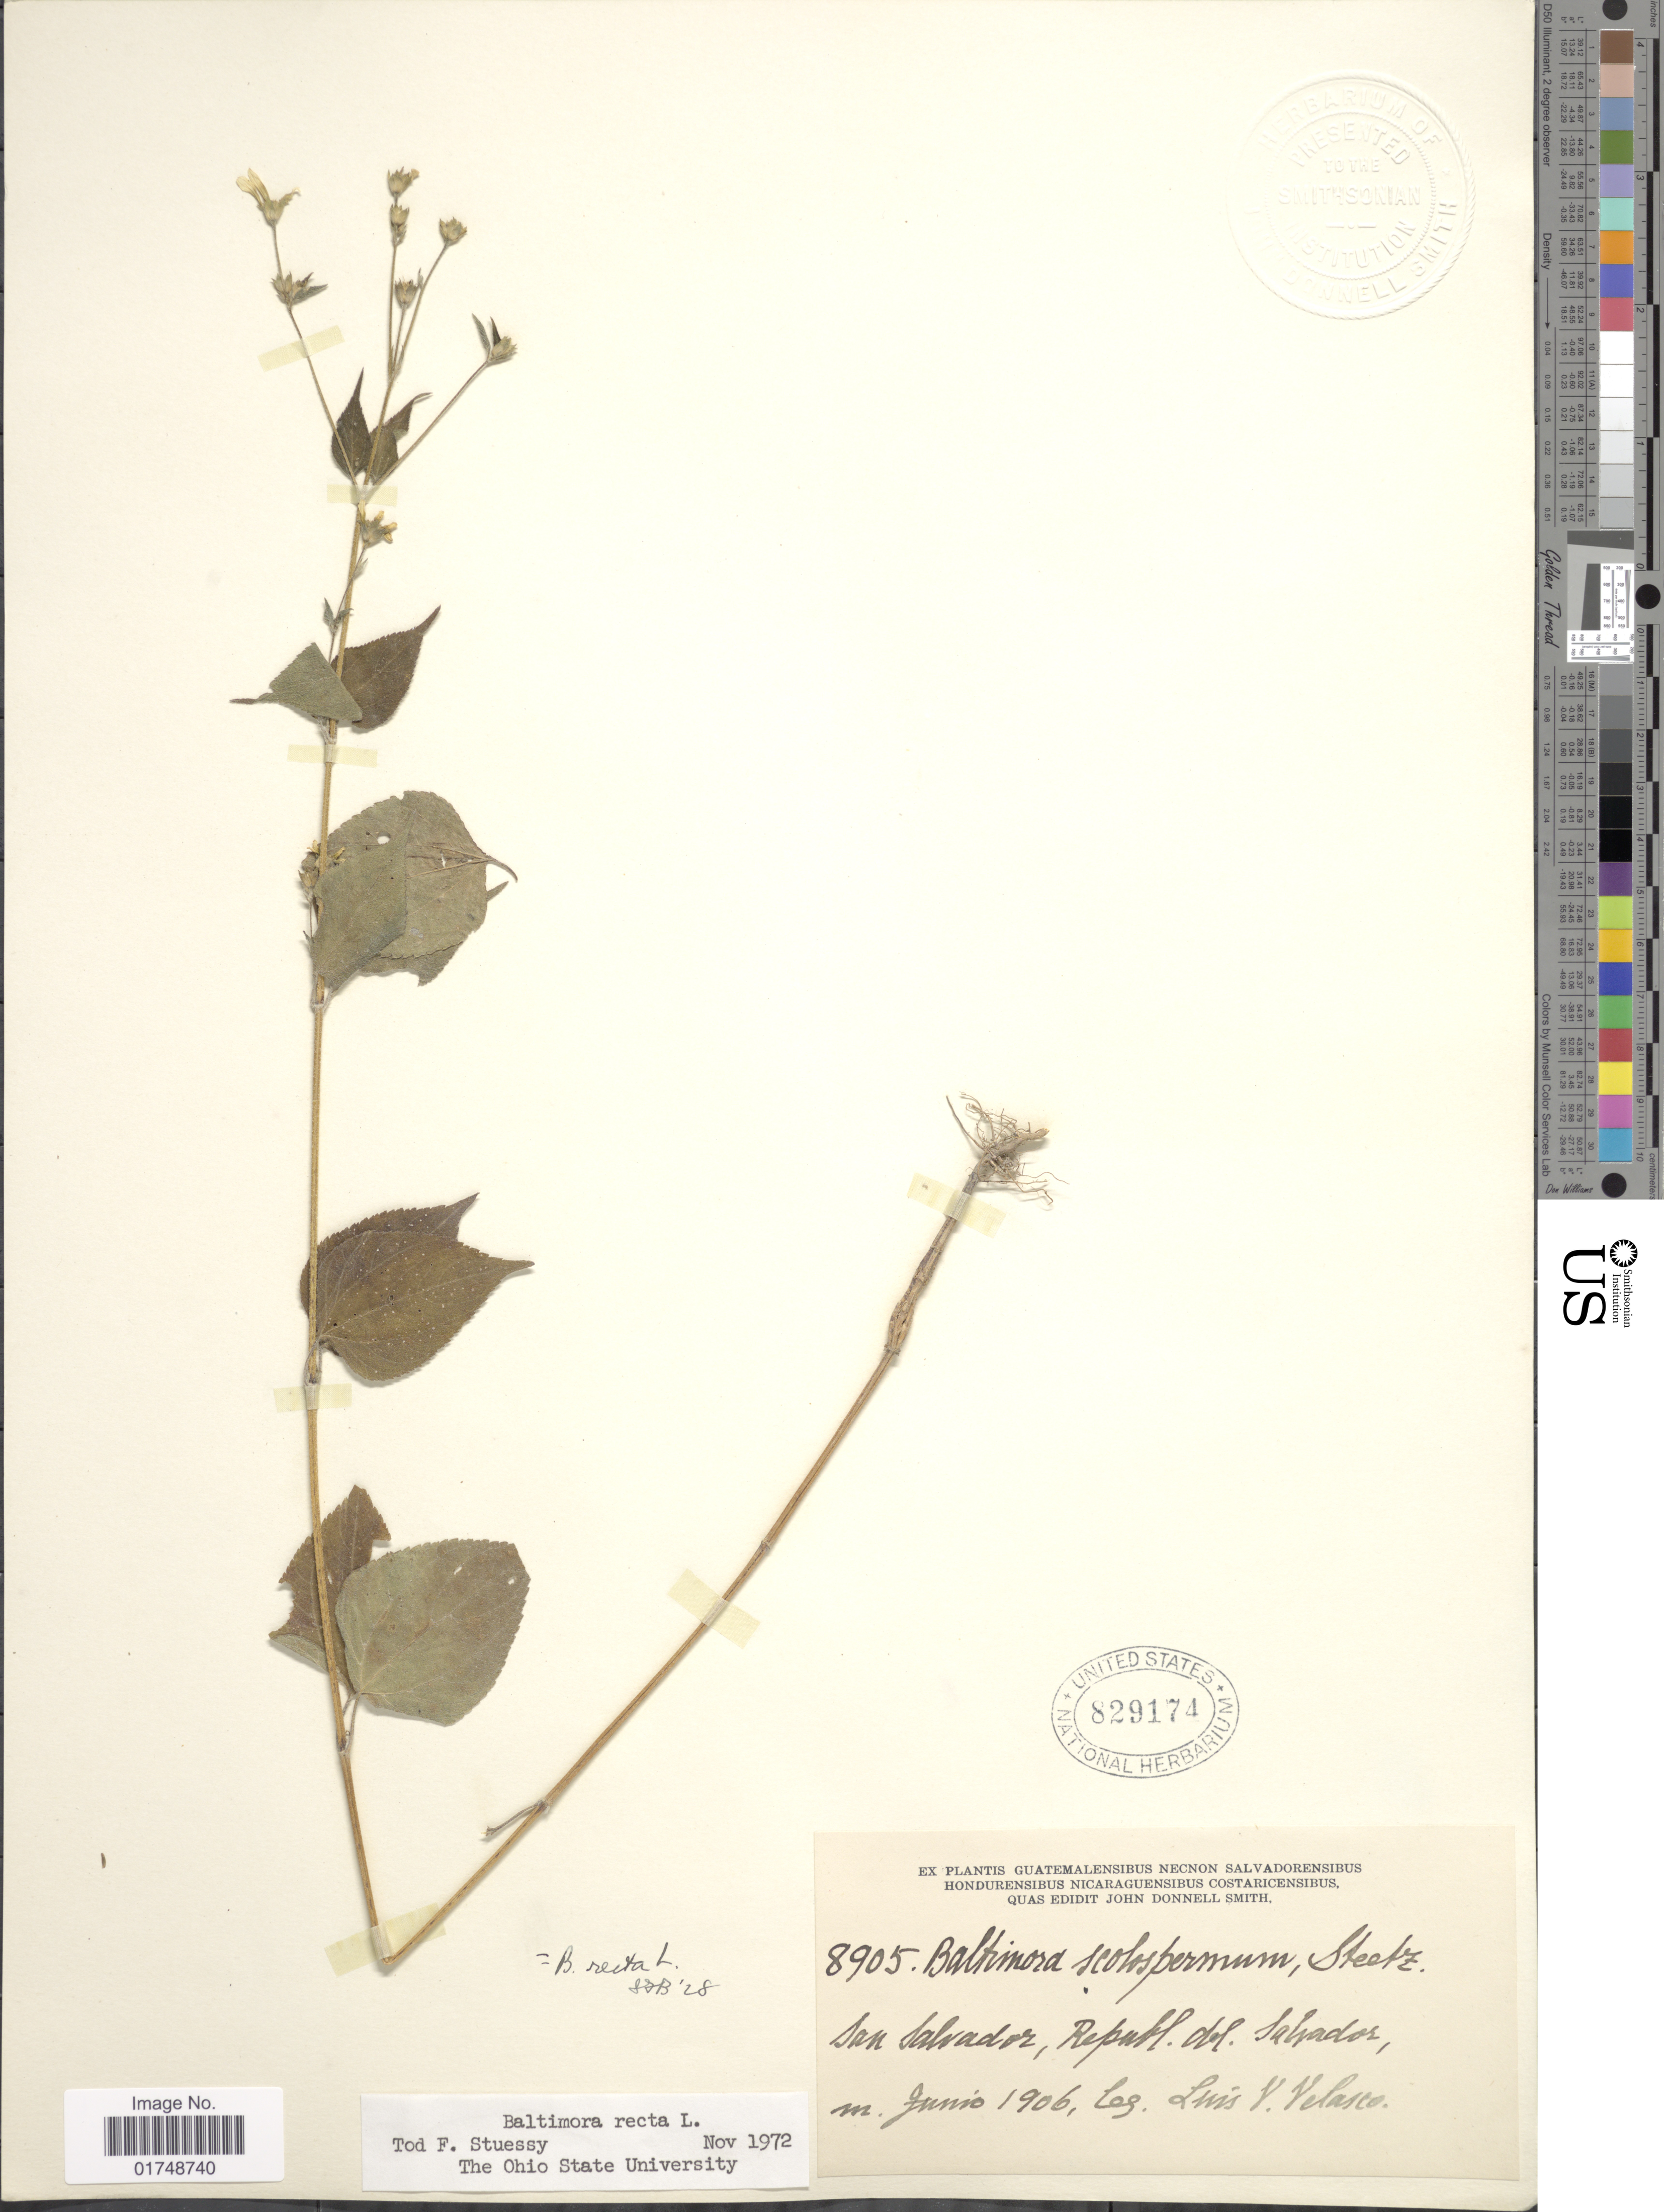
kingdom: Plantae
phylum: Tracheophyta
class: Magnoliopsida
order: Asterales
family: Asteraceae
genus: Baltimora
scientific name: Baltimora recta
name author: L.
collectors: L. Velasco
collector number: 8905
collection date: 1906-06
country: El Salvador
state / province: San Salvador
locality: San Salvador, Republ. del Salvador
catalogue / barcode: US 829174